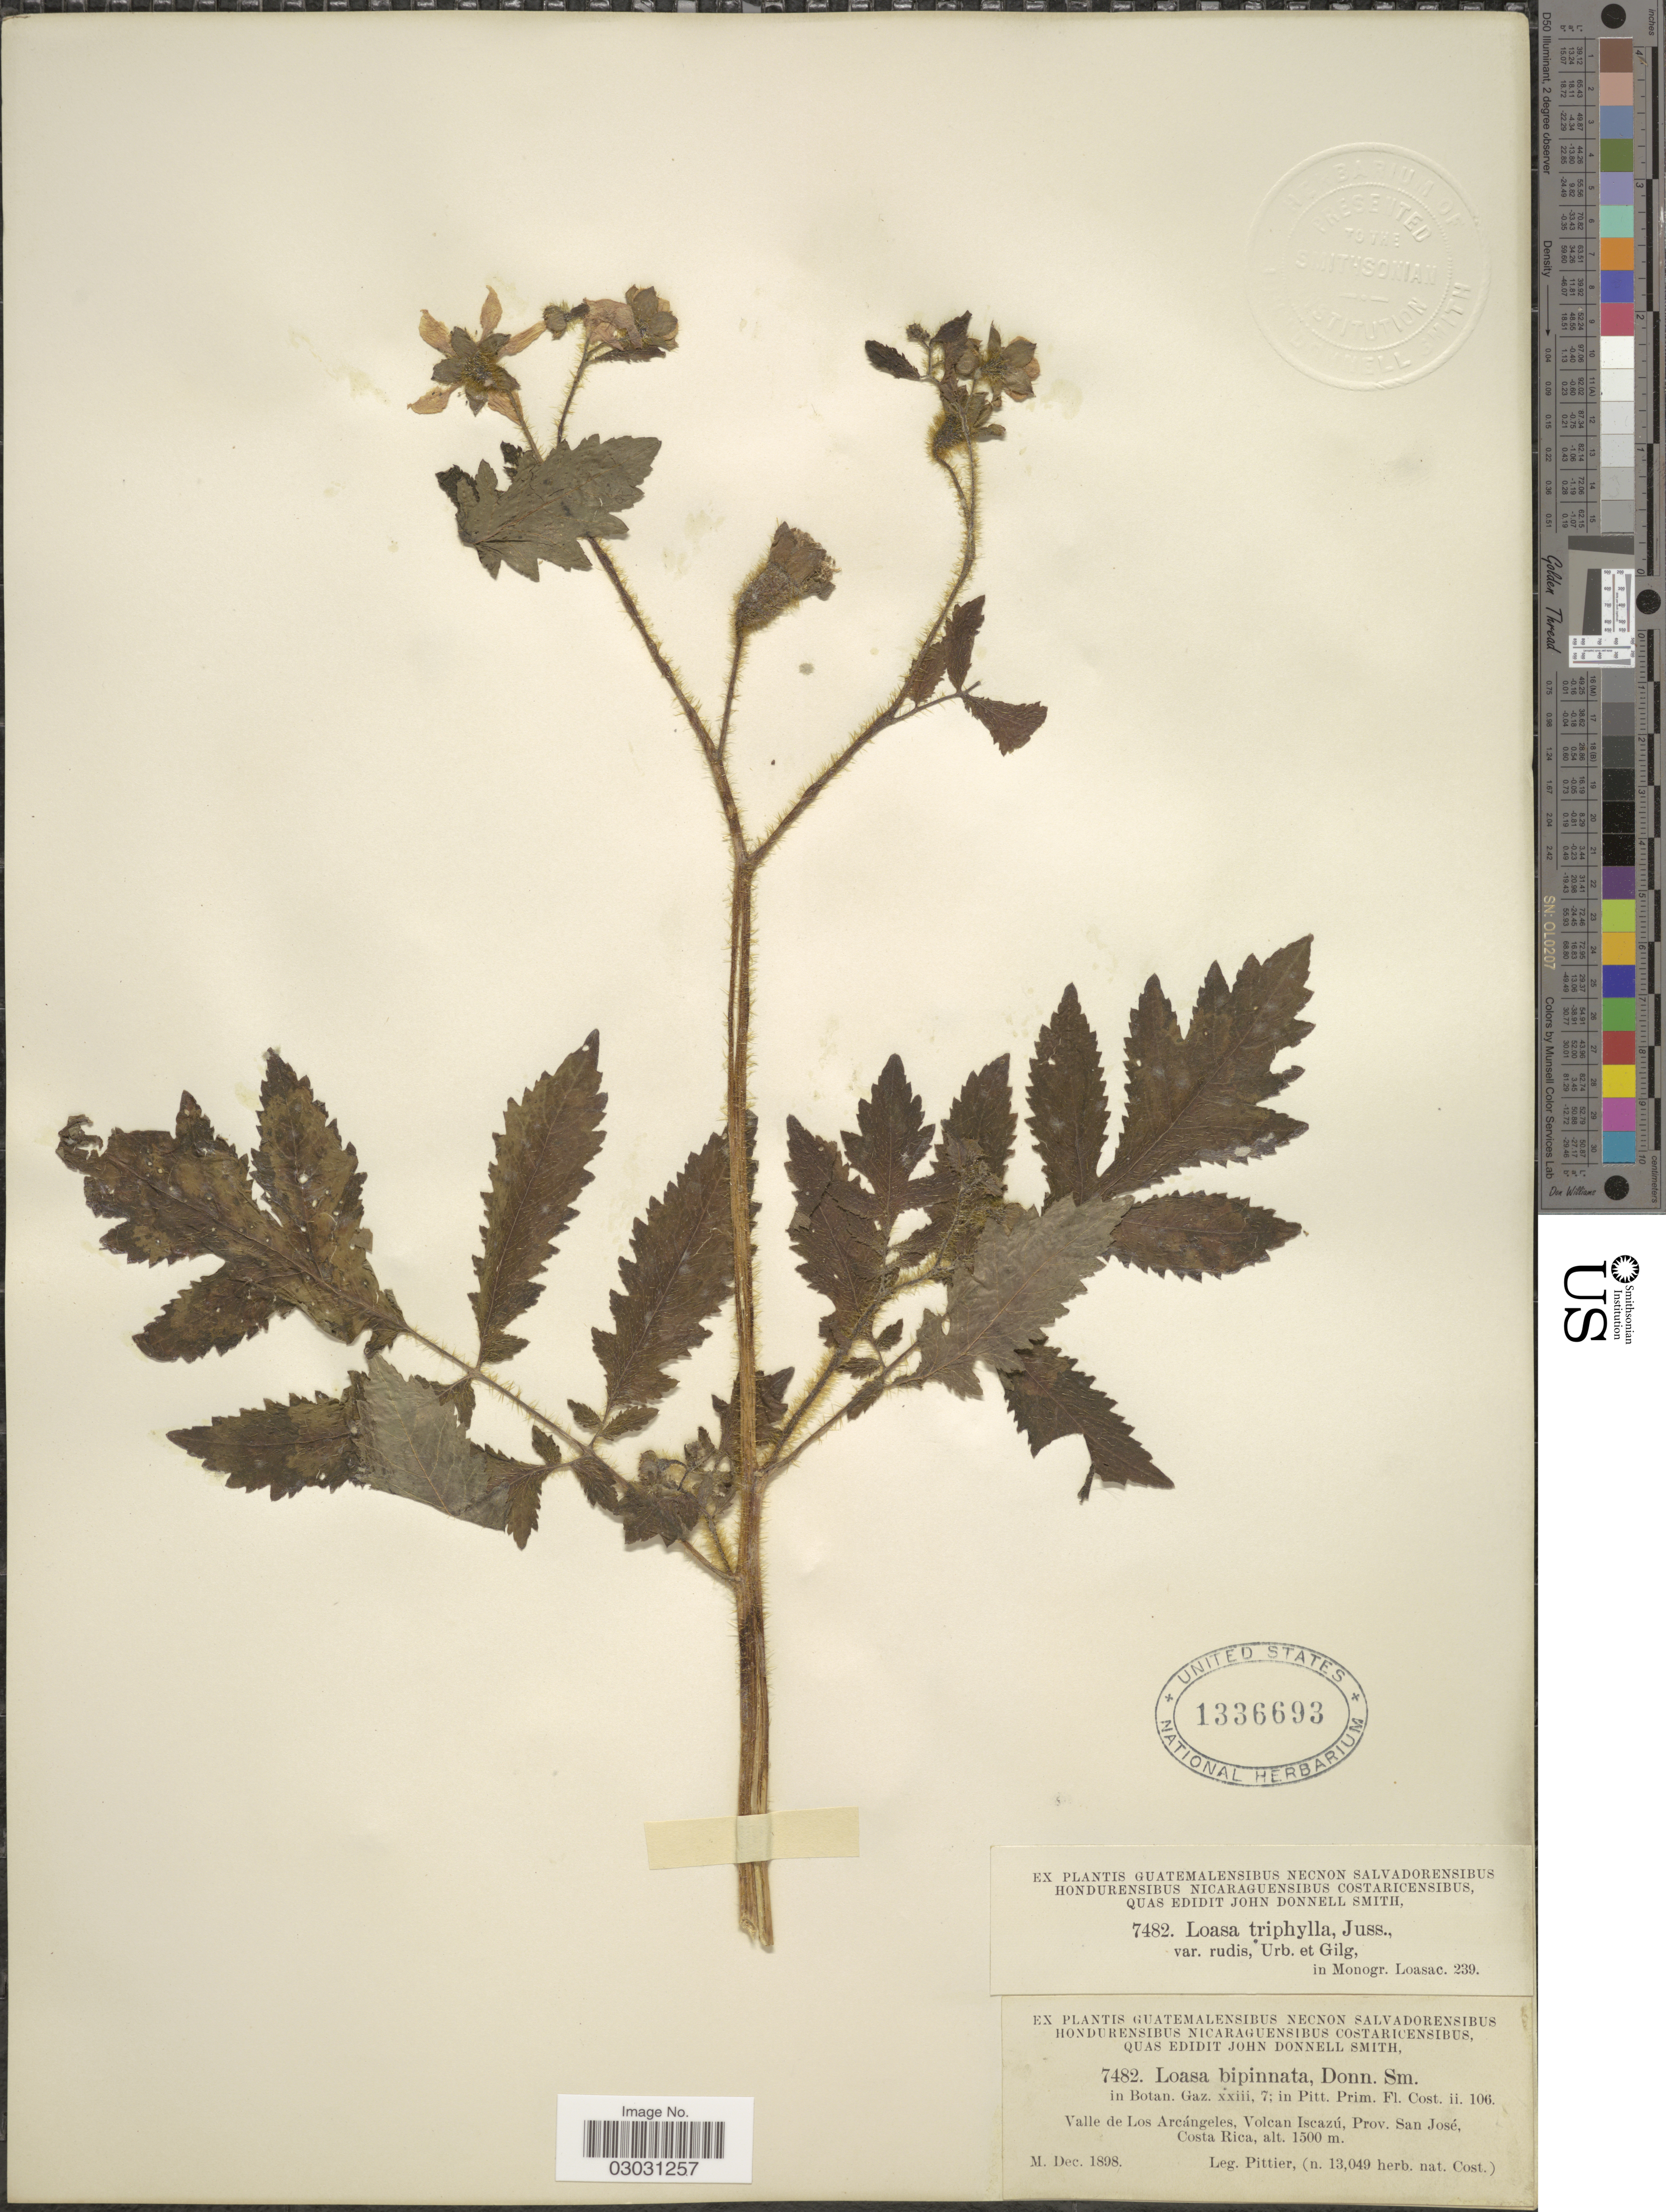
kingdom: Plantae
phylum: Tracheophyta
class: Magnoliopsida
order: Cornales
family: Loasaceae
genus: Nasa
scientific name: Nasa triphylla subsp. rudis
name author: (Benth.) Weigend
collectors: Pittier, --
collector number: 7482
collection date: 1898-12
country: Costa Rica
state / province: San José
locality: Valle de Los Arcángeles, Volcan Iscazú.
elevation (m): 1500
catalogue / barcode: US 1336693